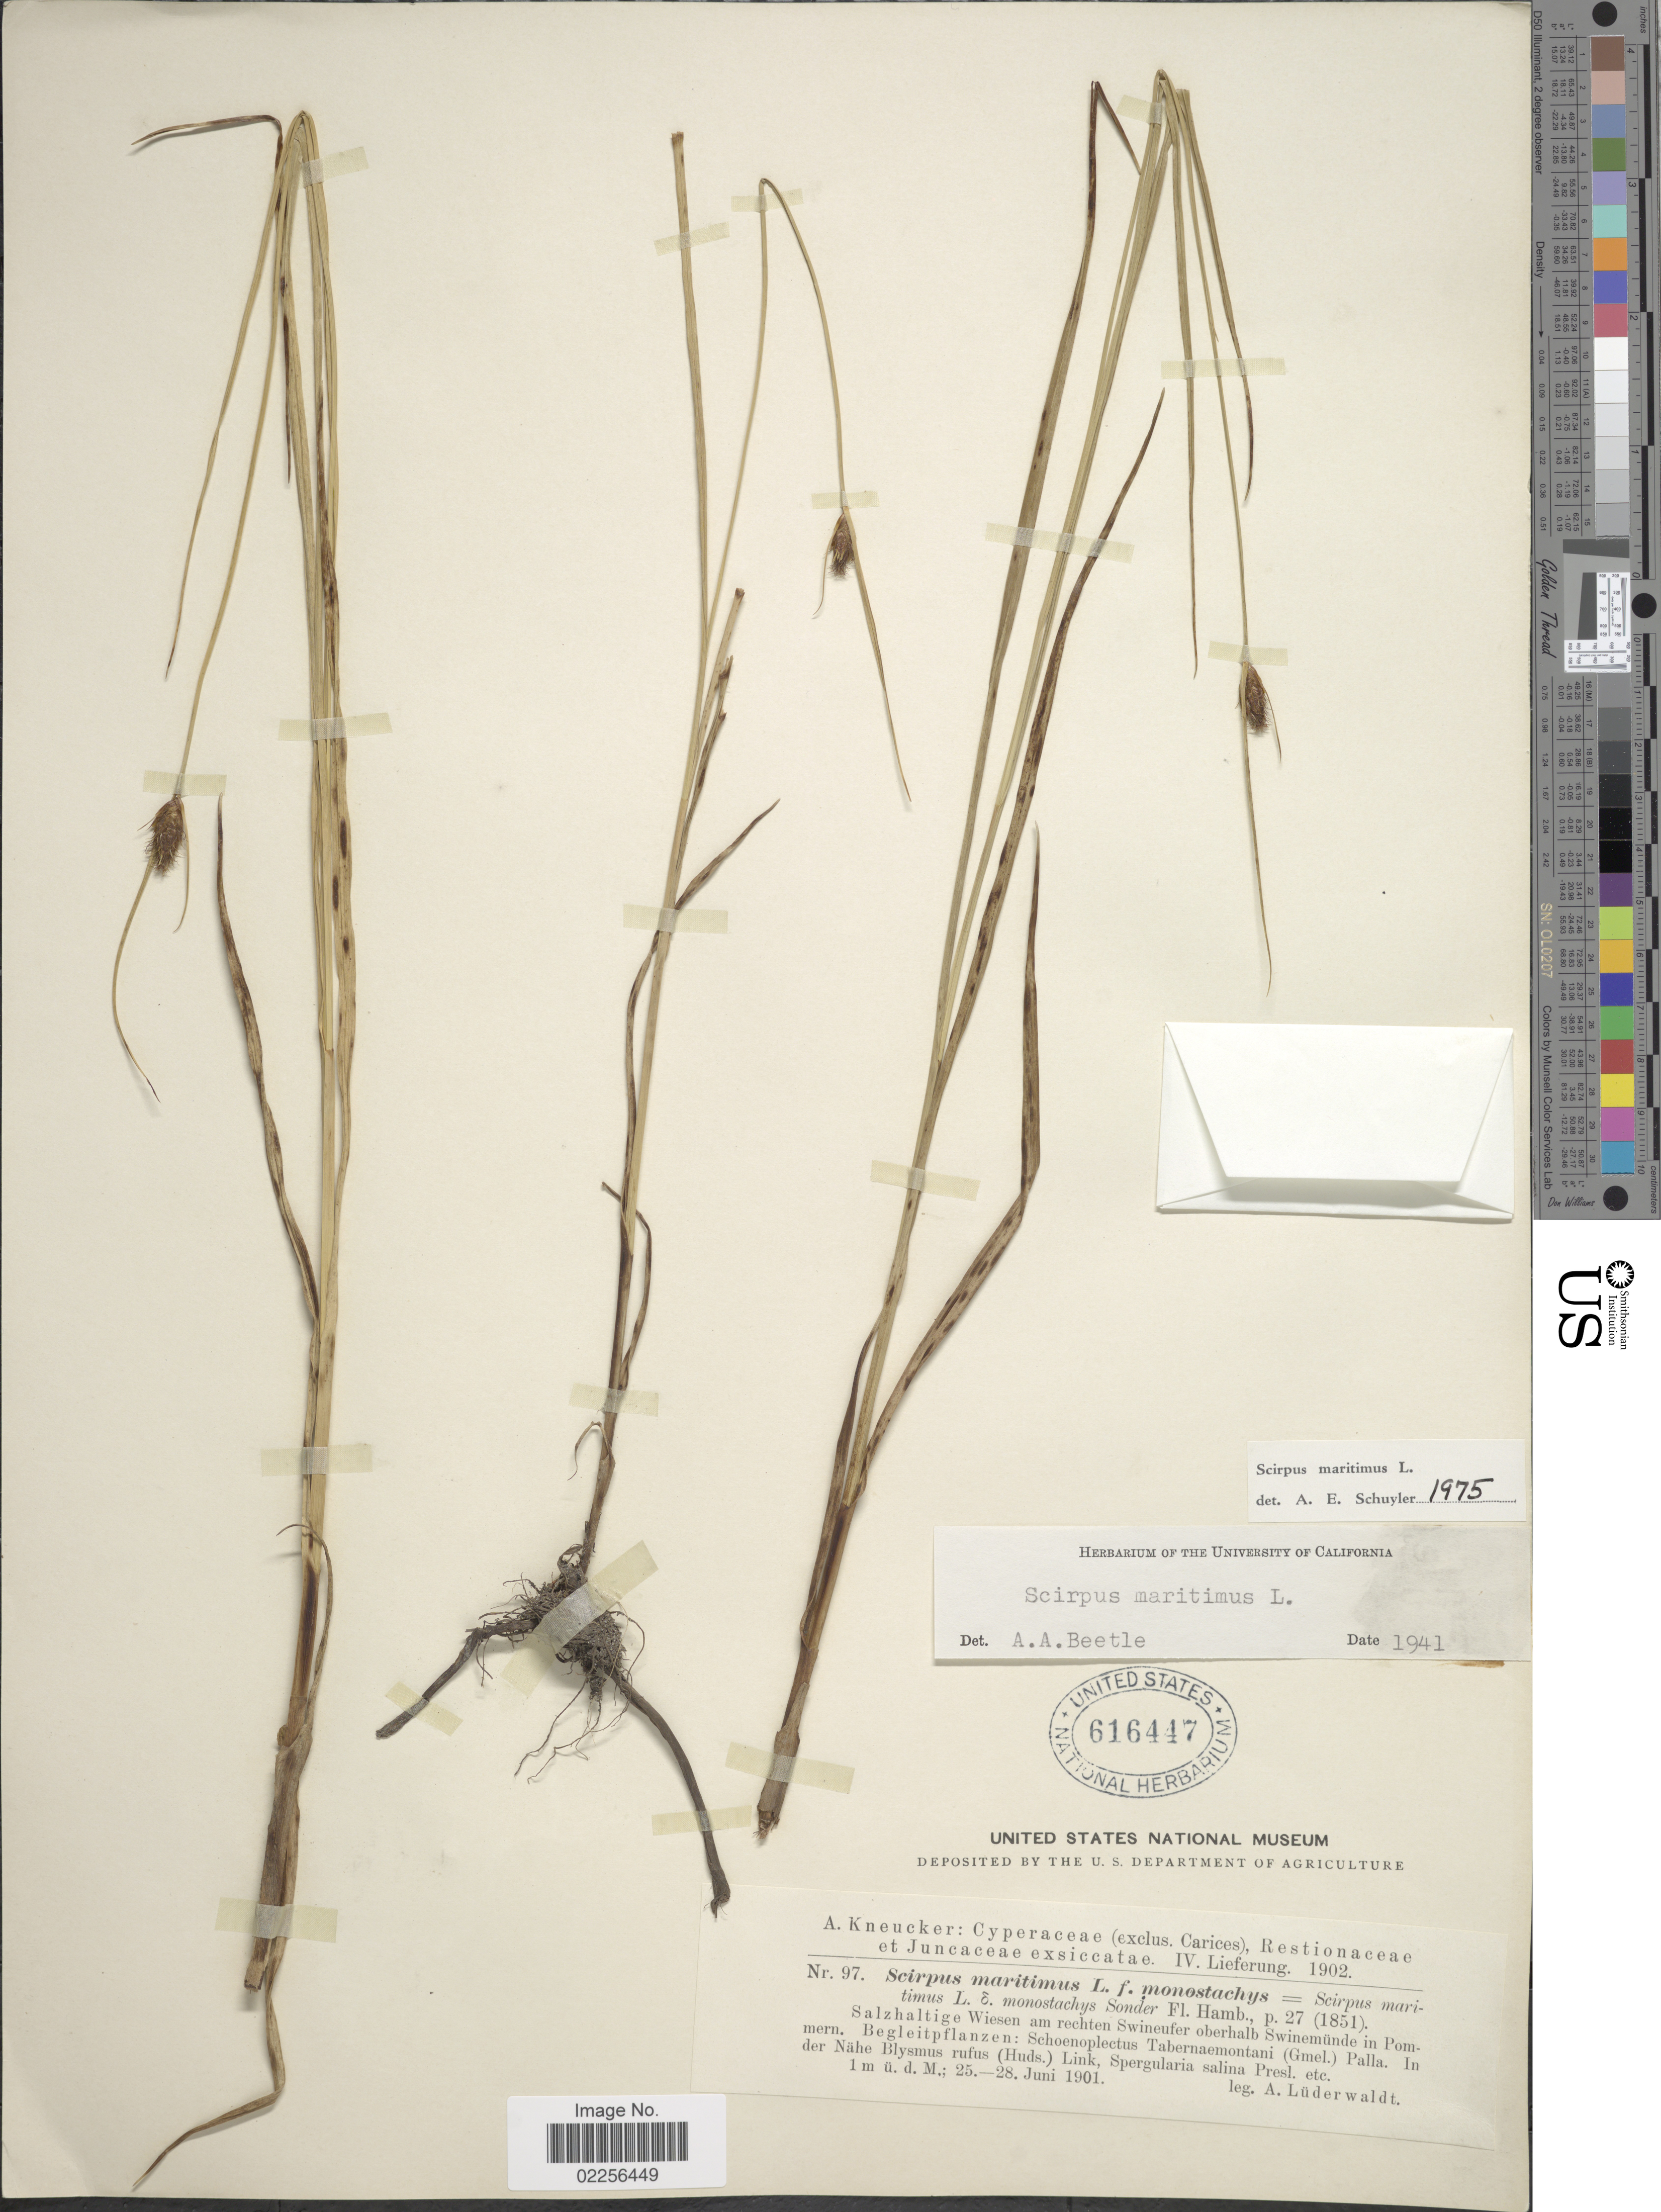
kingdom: Plantae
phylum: Tracheophyta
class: Liliopsida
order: Poales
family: Cyperaceae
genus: Bolboschoenus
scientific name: Bolboschoenus maritimus subsp. maritimus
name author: (L.) Palla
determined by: Strong, Mark T., (BOT), Smithsonian Institution - National Museum of Natural History (UNITED STATES)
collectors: A. Lüderwaldt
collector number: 97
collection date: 1901-06-25/1901-06-28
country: Poland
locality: Salzhaltige Wiesen am rechten Swineufer oberhalb Swinemunde in Pommern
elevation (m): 1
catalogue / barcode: US 616447